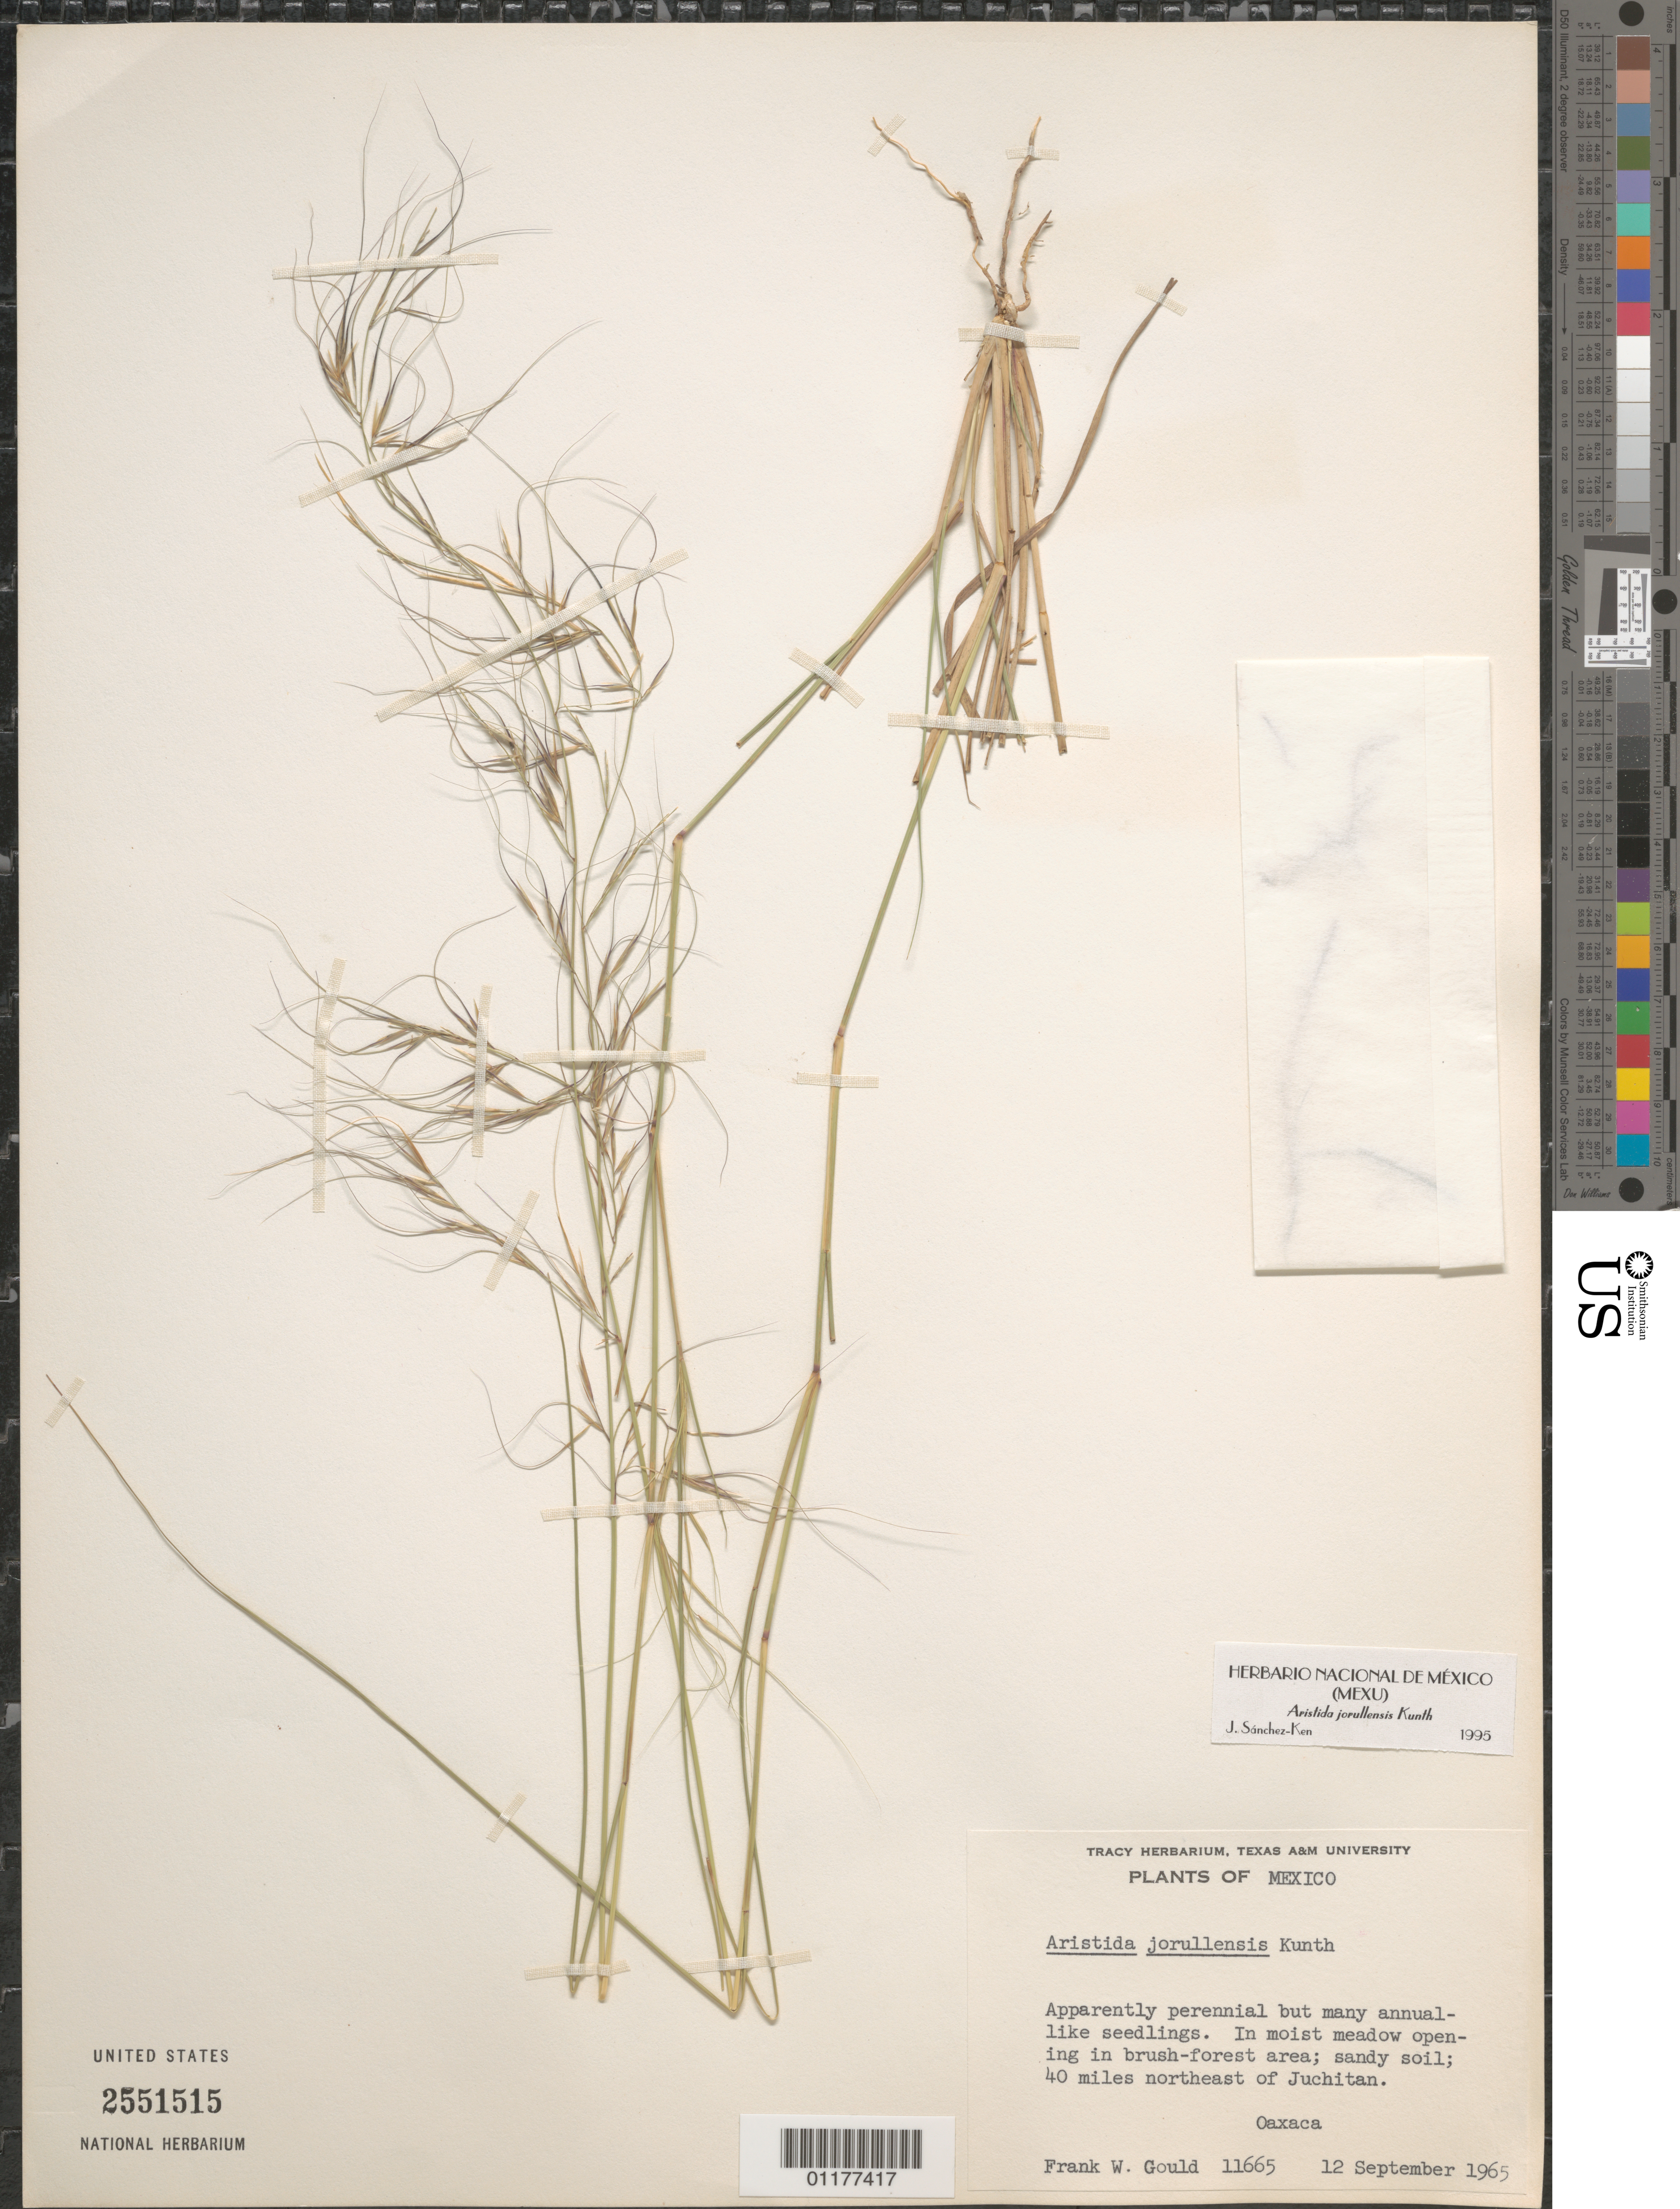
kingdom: Plantae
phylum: Tracheophyta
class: Liliopsida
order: Poales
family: Poaceae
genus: Aristida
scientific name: Aristida jorullensis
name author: Kunth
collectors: F. W. Gould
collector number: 11665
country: Mexico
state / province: Oaxaca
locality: NE of Juchitan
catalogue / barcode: US 2551515